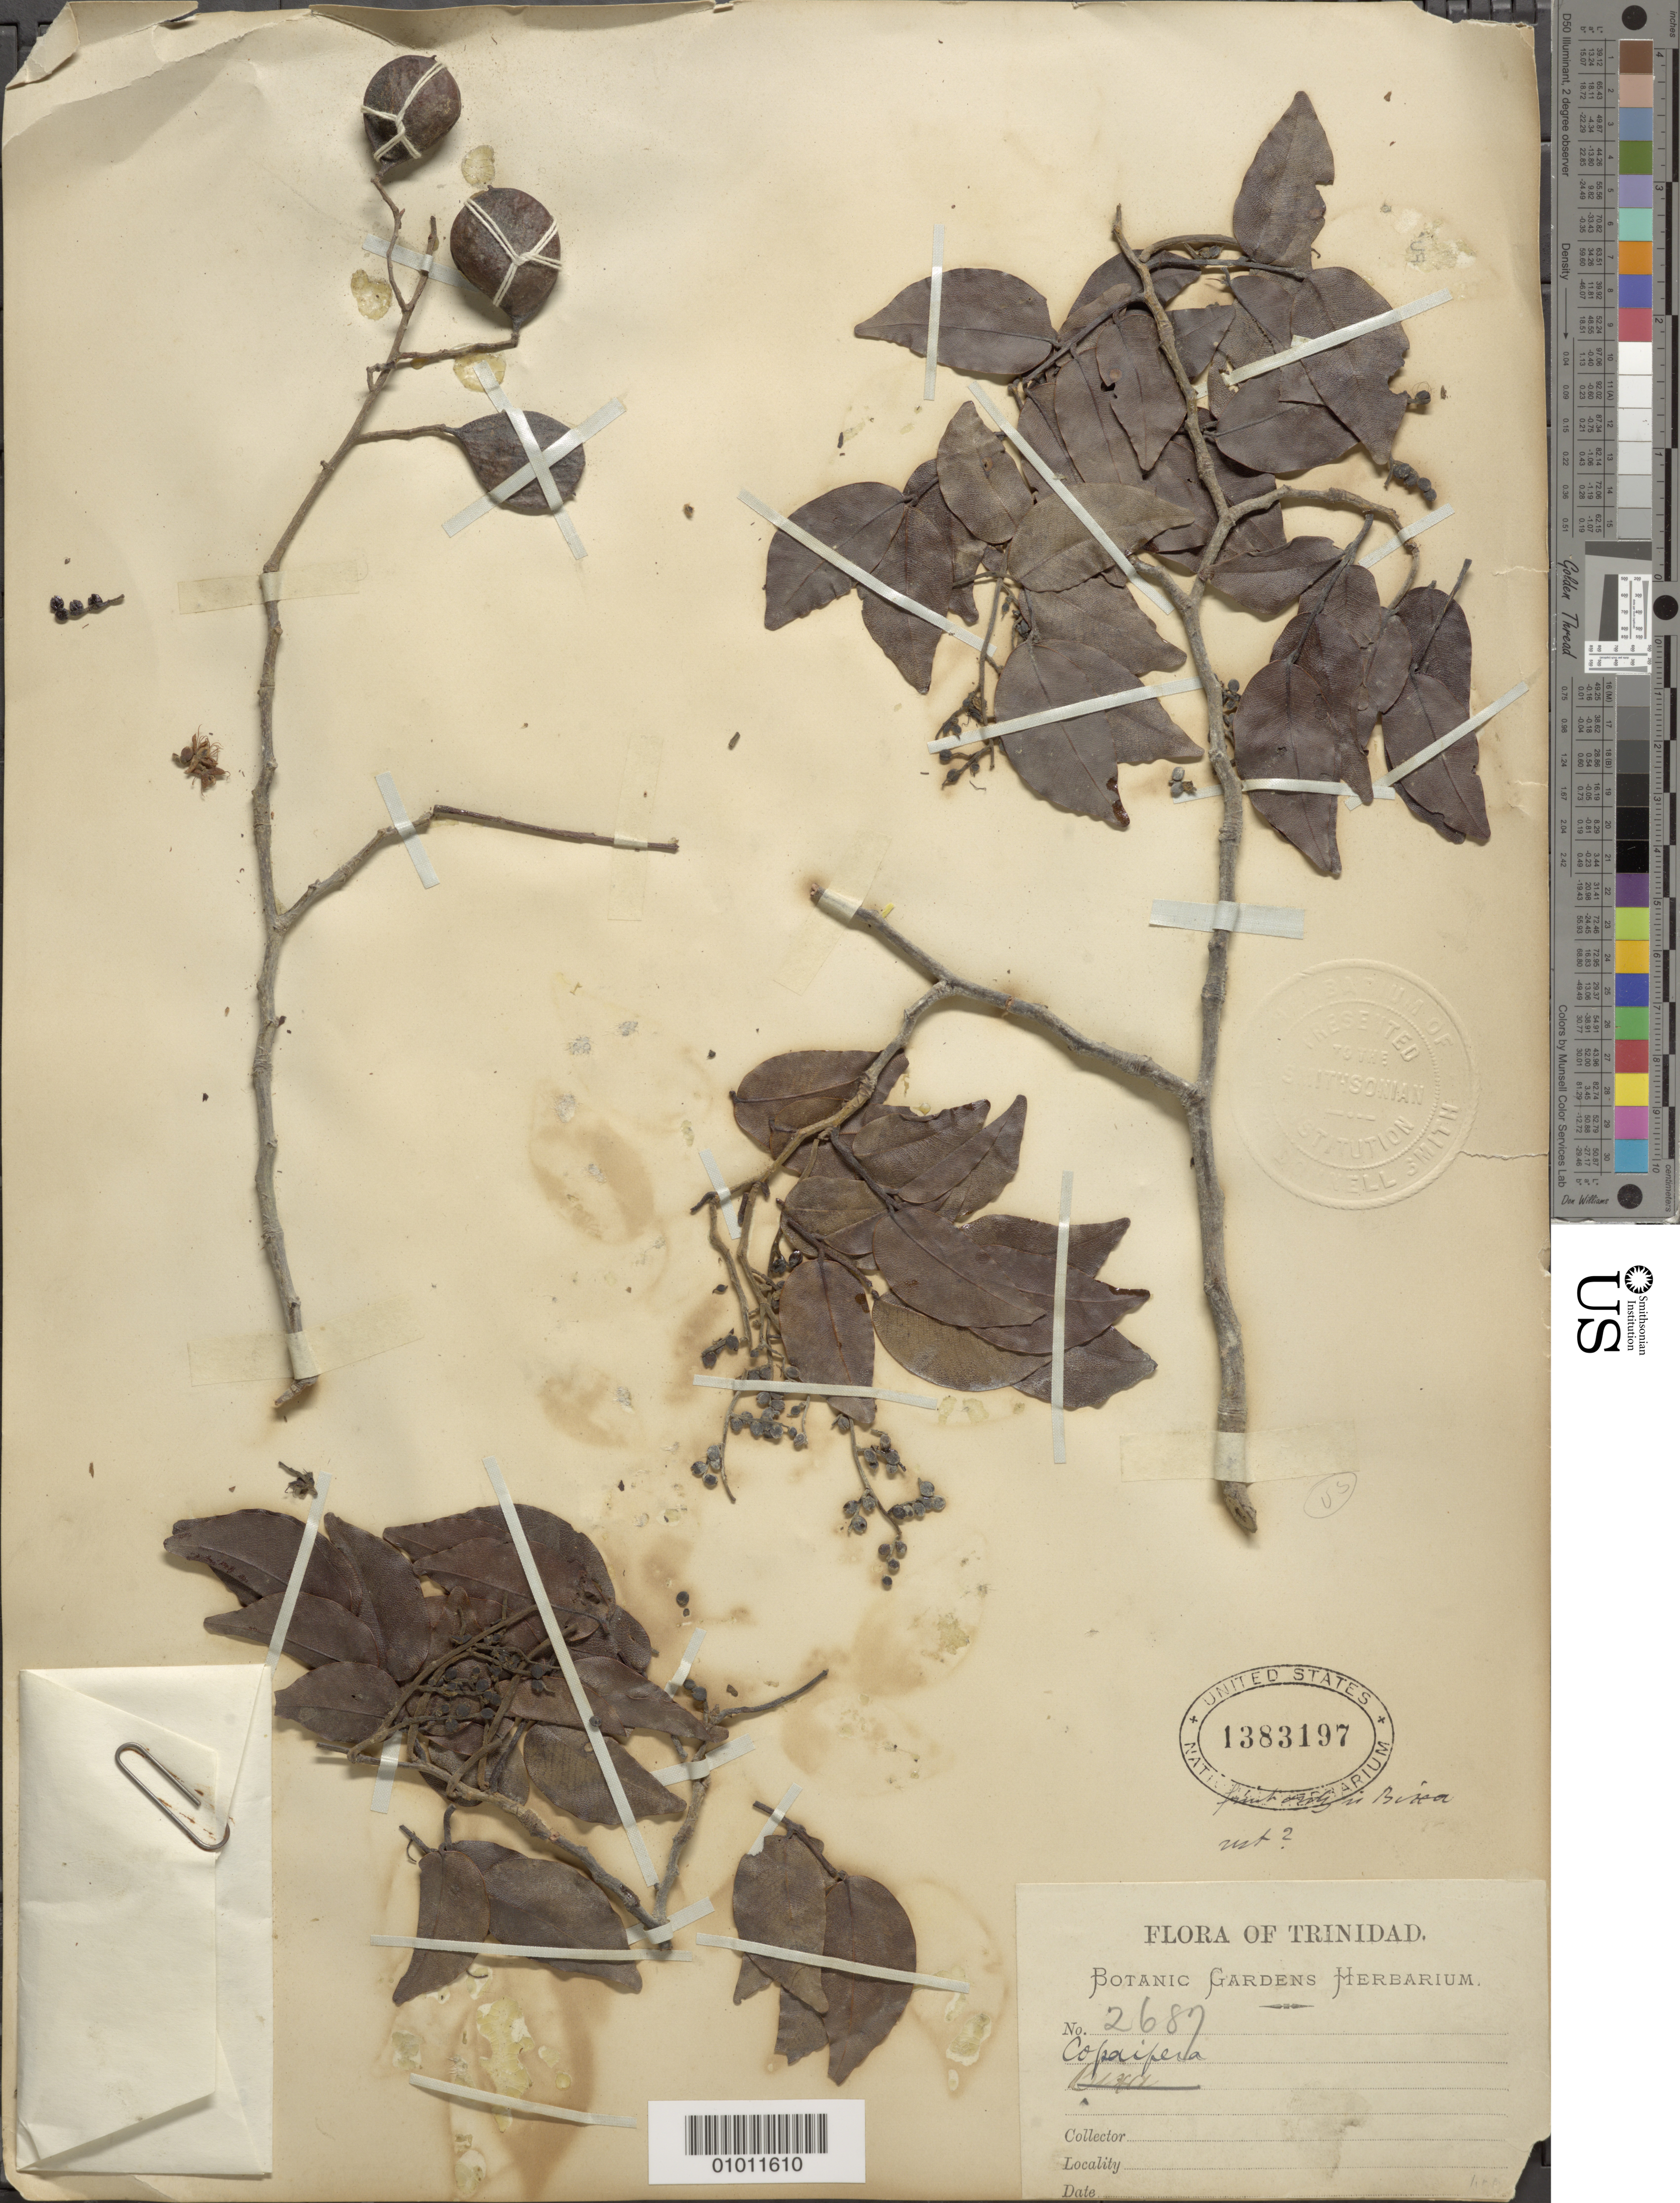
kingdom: Plantae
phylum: Tracheophyta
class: Magnoliopsida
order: Fabales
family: Fabaceae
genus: Copaifera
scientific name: Copaifera sp.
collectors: Botanic Gardens Herbarium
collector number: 2687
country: Trinidad and Tobago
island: Trinidad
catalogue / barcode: US 1383197